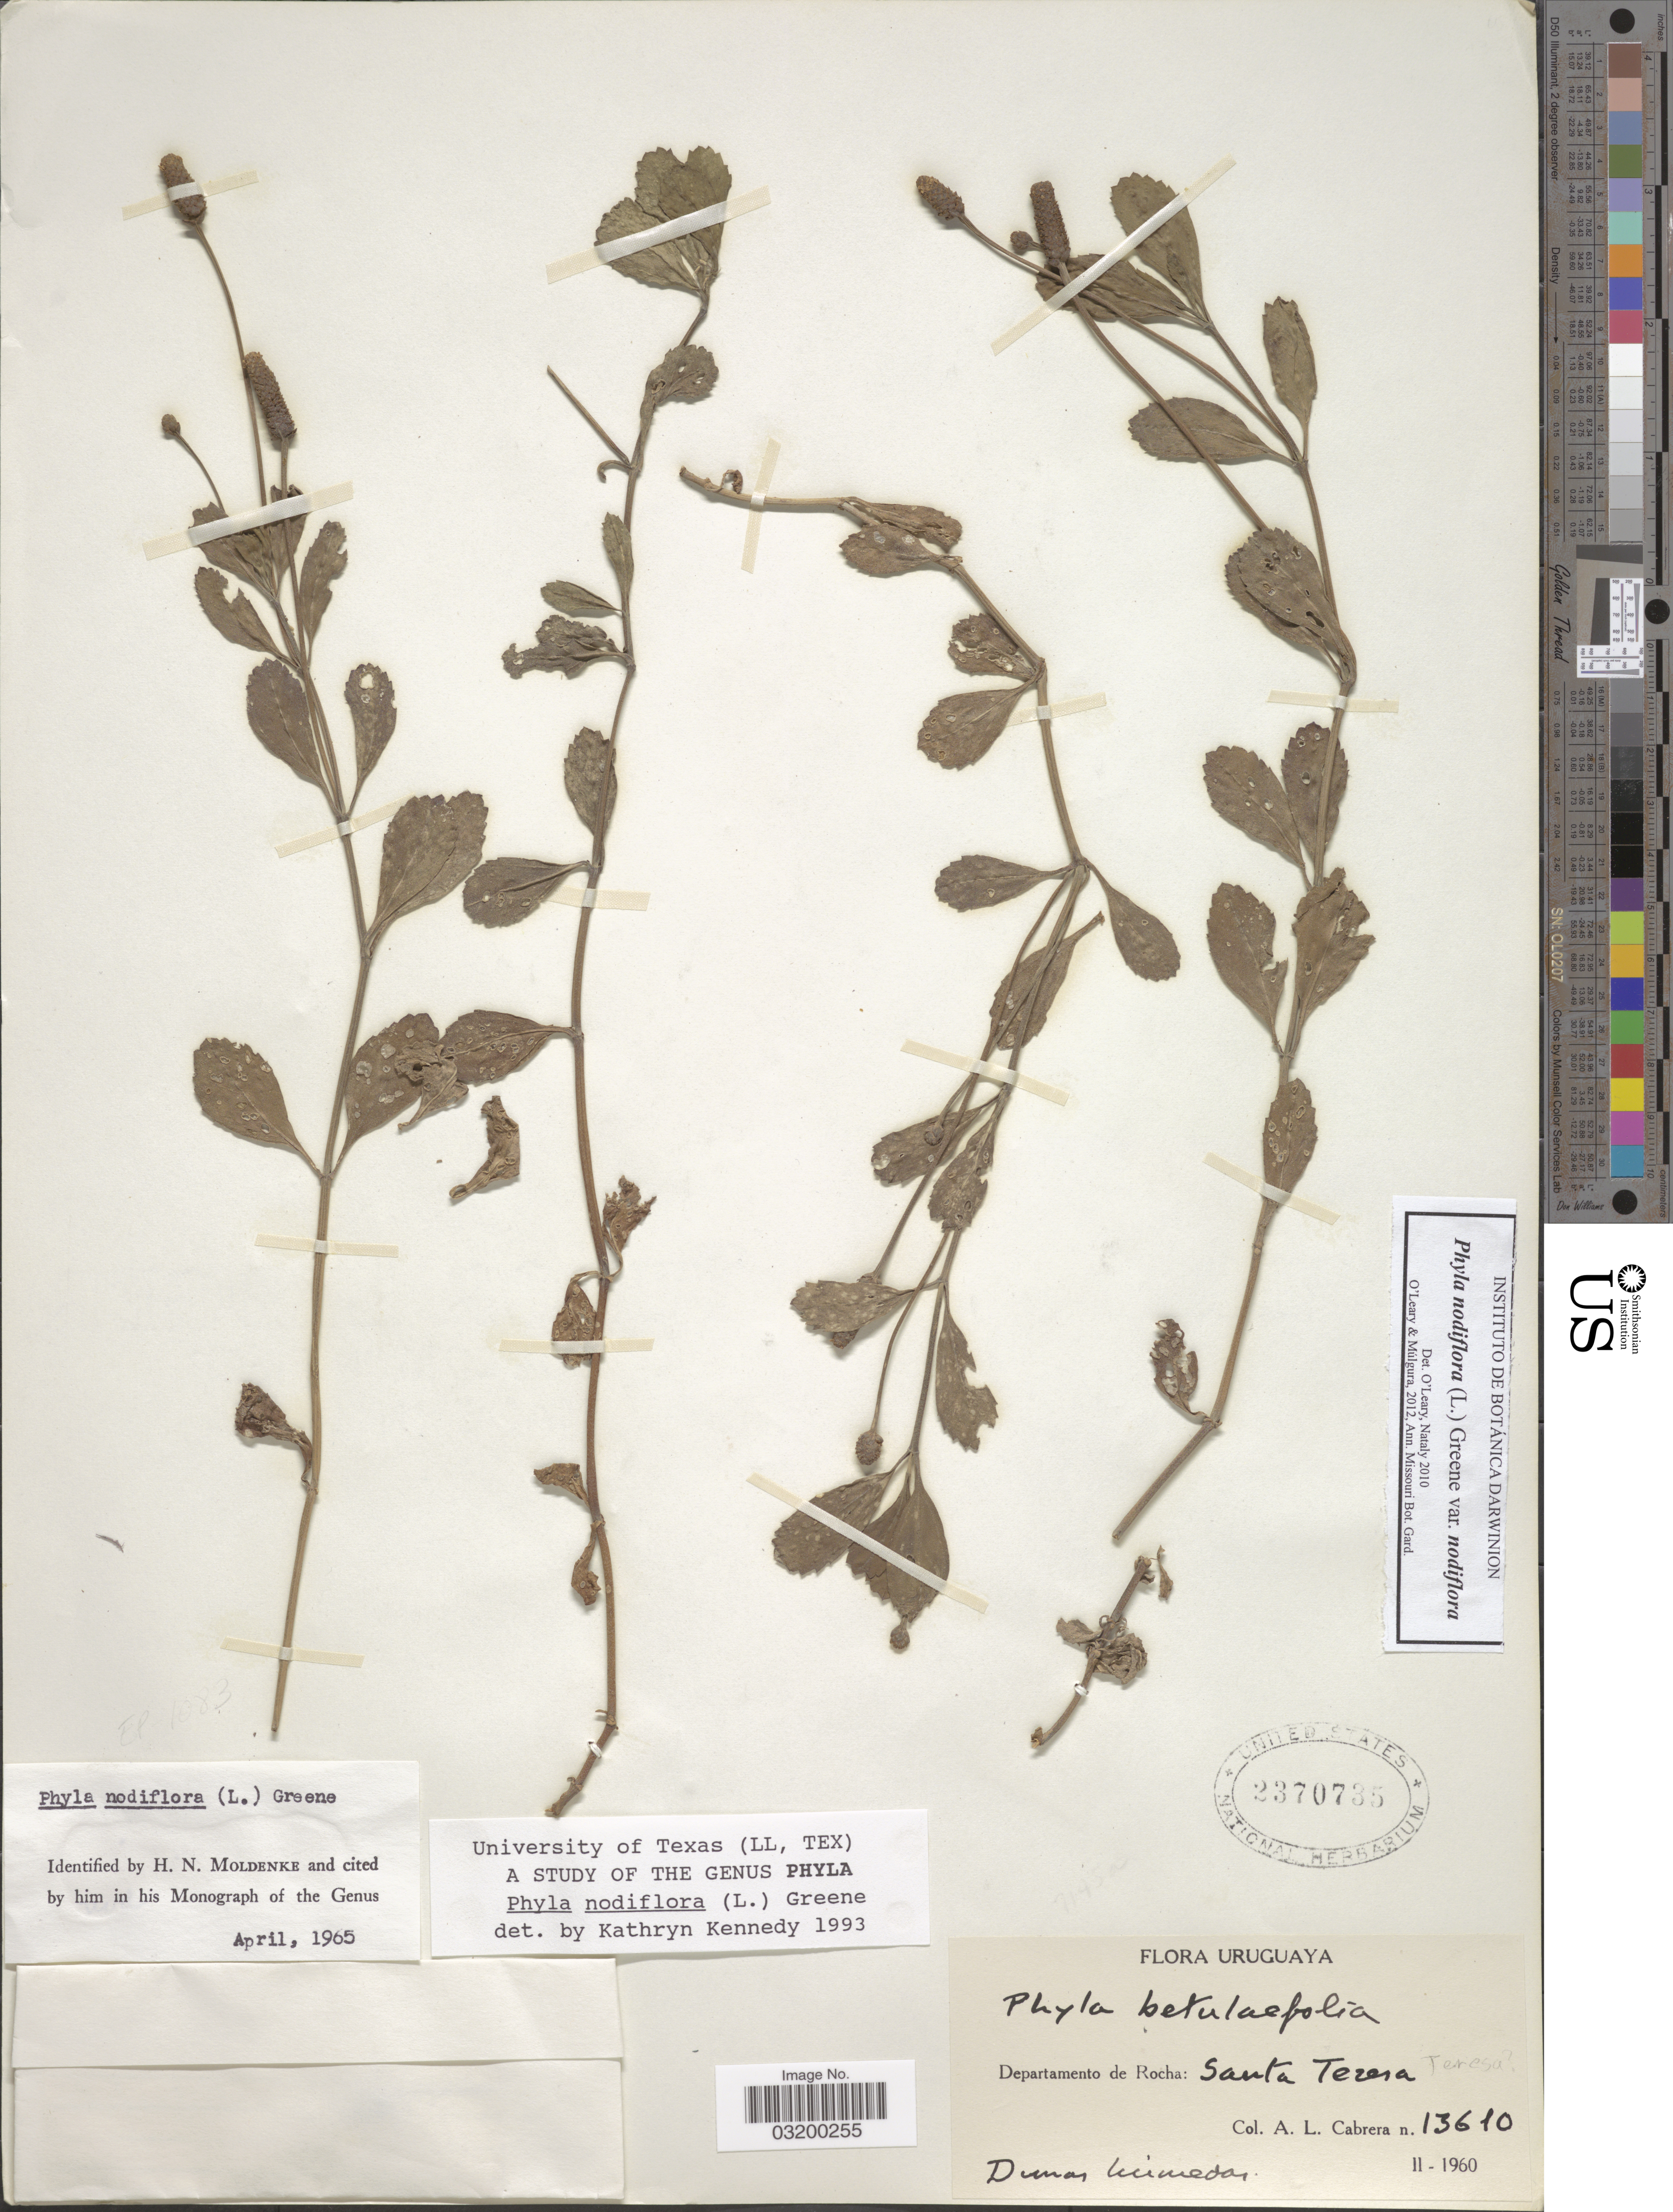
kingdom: Plantae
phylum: Tracheophyta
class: Magnoliopsida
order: Lamiales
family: Verbenaceae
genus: Phyla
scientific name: Phyla nodiflora var. nodiflora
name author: (L.) Greene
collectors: A. L. Cabrera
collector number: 13610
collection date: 1960-02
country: Uruguay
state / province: Rocha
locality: Departamento de Rocha: Santa Teresa.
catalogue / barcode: US 2370735